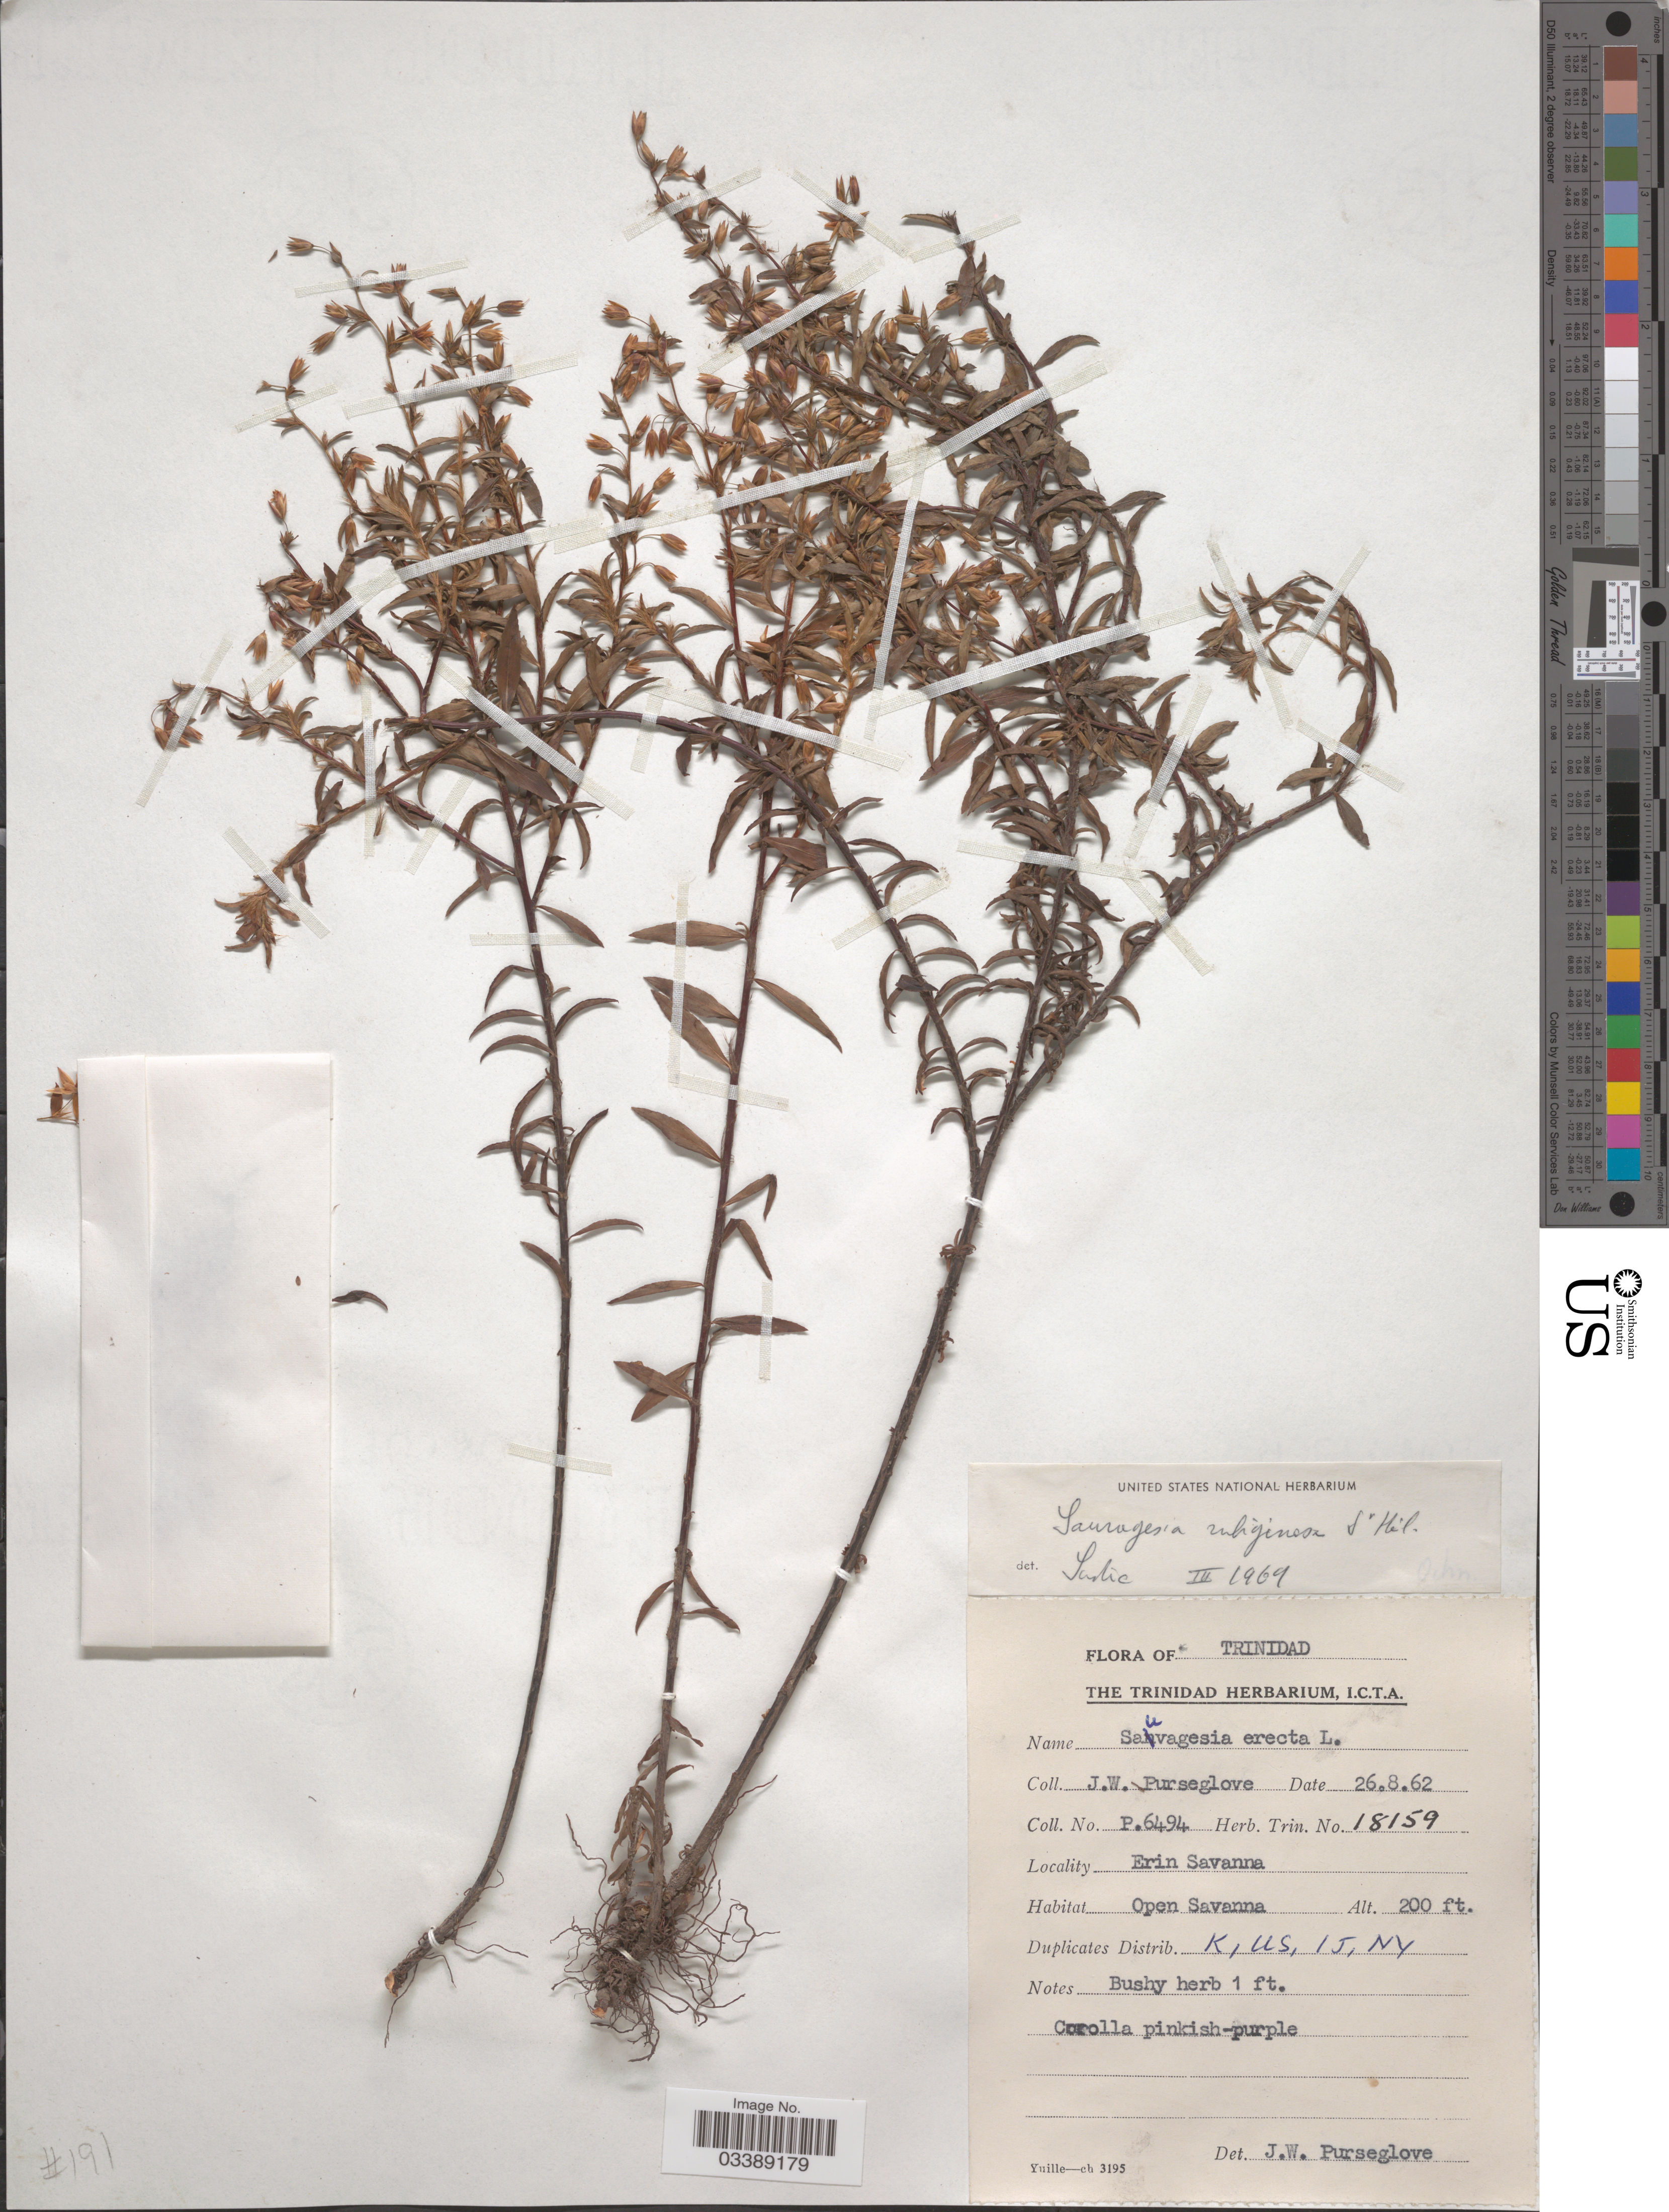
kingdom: Plantae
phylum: Tracheophyta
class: Magnoliopsida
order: Malpighiales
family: Ochnaceae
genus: Sauvagesia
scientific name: Sauvagesia rubiginosa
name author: A. St.-Hil.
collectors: J. Purseglove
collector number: P.6494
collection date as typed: Transcribed d/m/y: 26/8/62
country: Trinidad and Tobago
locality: Trinidad. Erin Savanna. Open Savanna.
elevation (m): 61